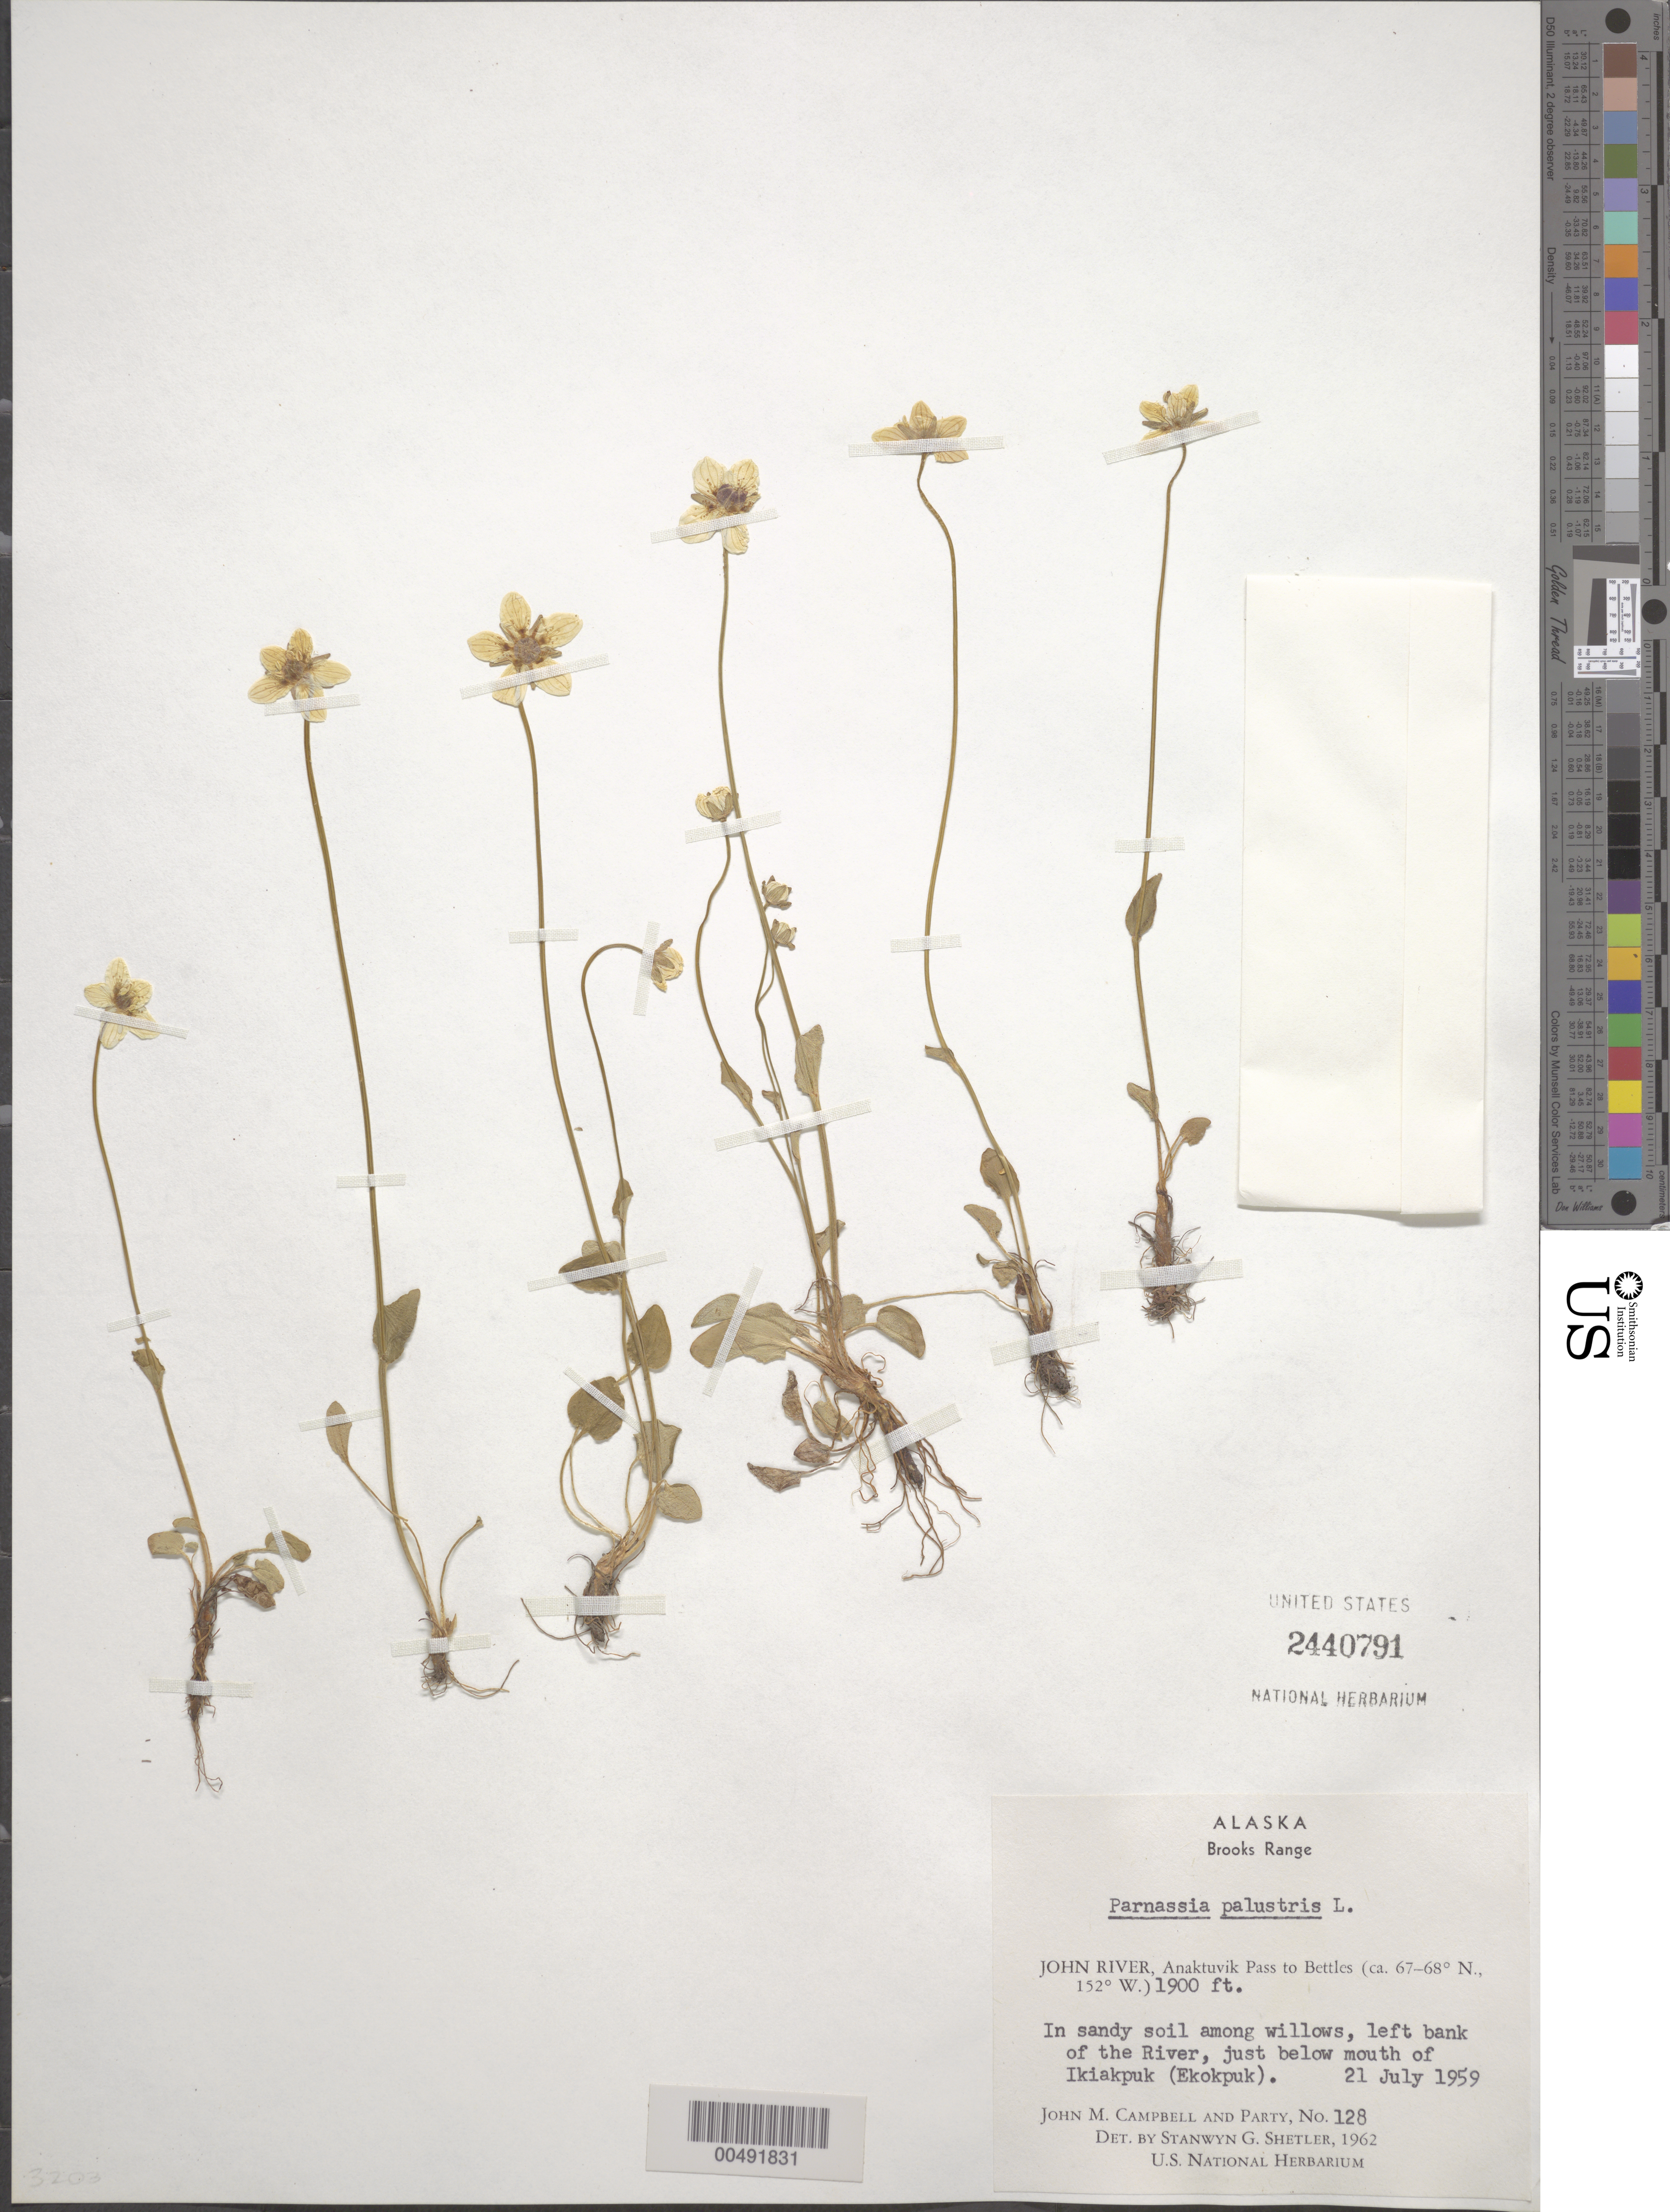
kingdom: Plantae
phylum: Tracheophyta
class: Magnoliopsida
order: Celastrales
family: Parnassiaceae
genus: Parnassia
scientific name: Parnassia palustris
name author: L.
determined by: Shetler, Stanwyn G., (US), NMNH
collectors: J. M. Campbell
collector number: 128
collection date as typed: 21 Jul 1959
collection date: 1959-07-21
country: United States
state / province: Alaska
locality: Brooks Range, John River, Anaktuvuk Pass to Bettles, just below mouth of Ikiakpuk (Ekokpuk) (lat/long recorded as: lat=::: long=152:0:0:W)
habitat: in sandy soil among willows, left bank of the river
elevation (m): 579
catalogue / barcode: US 2440791